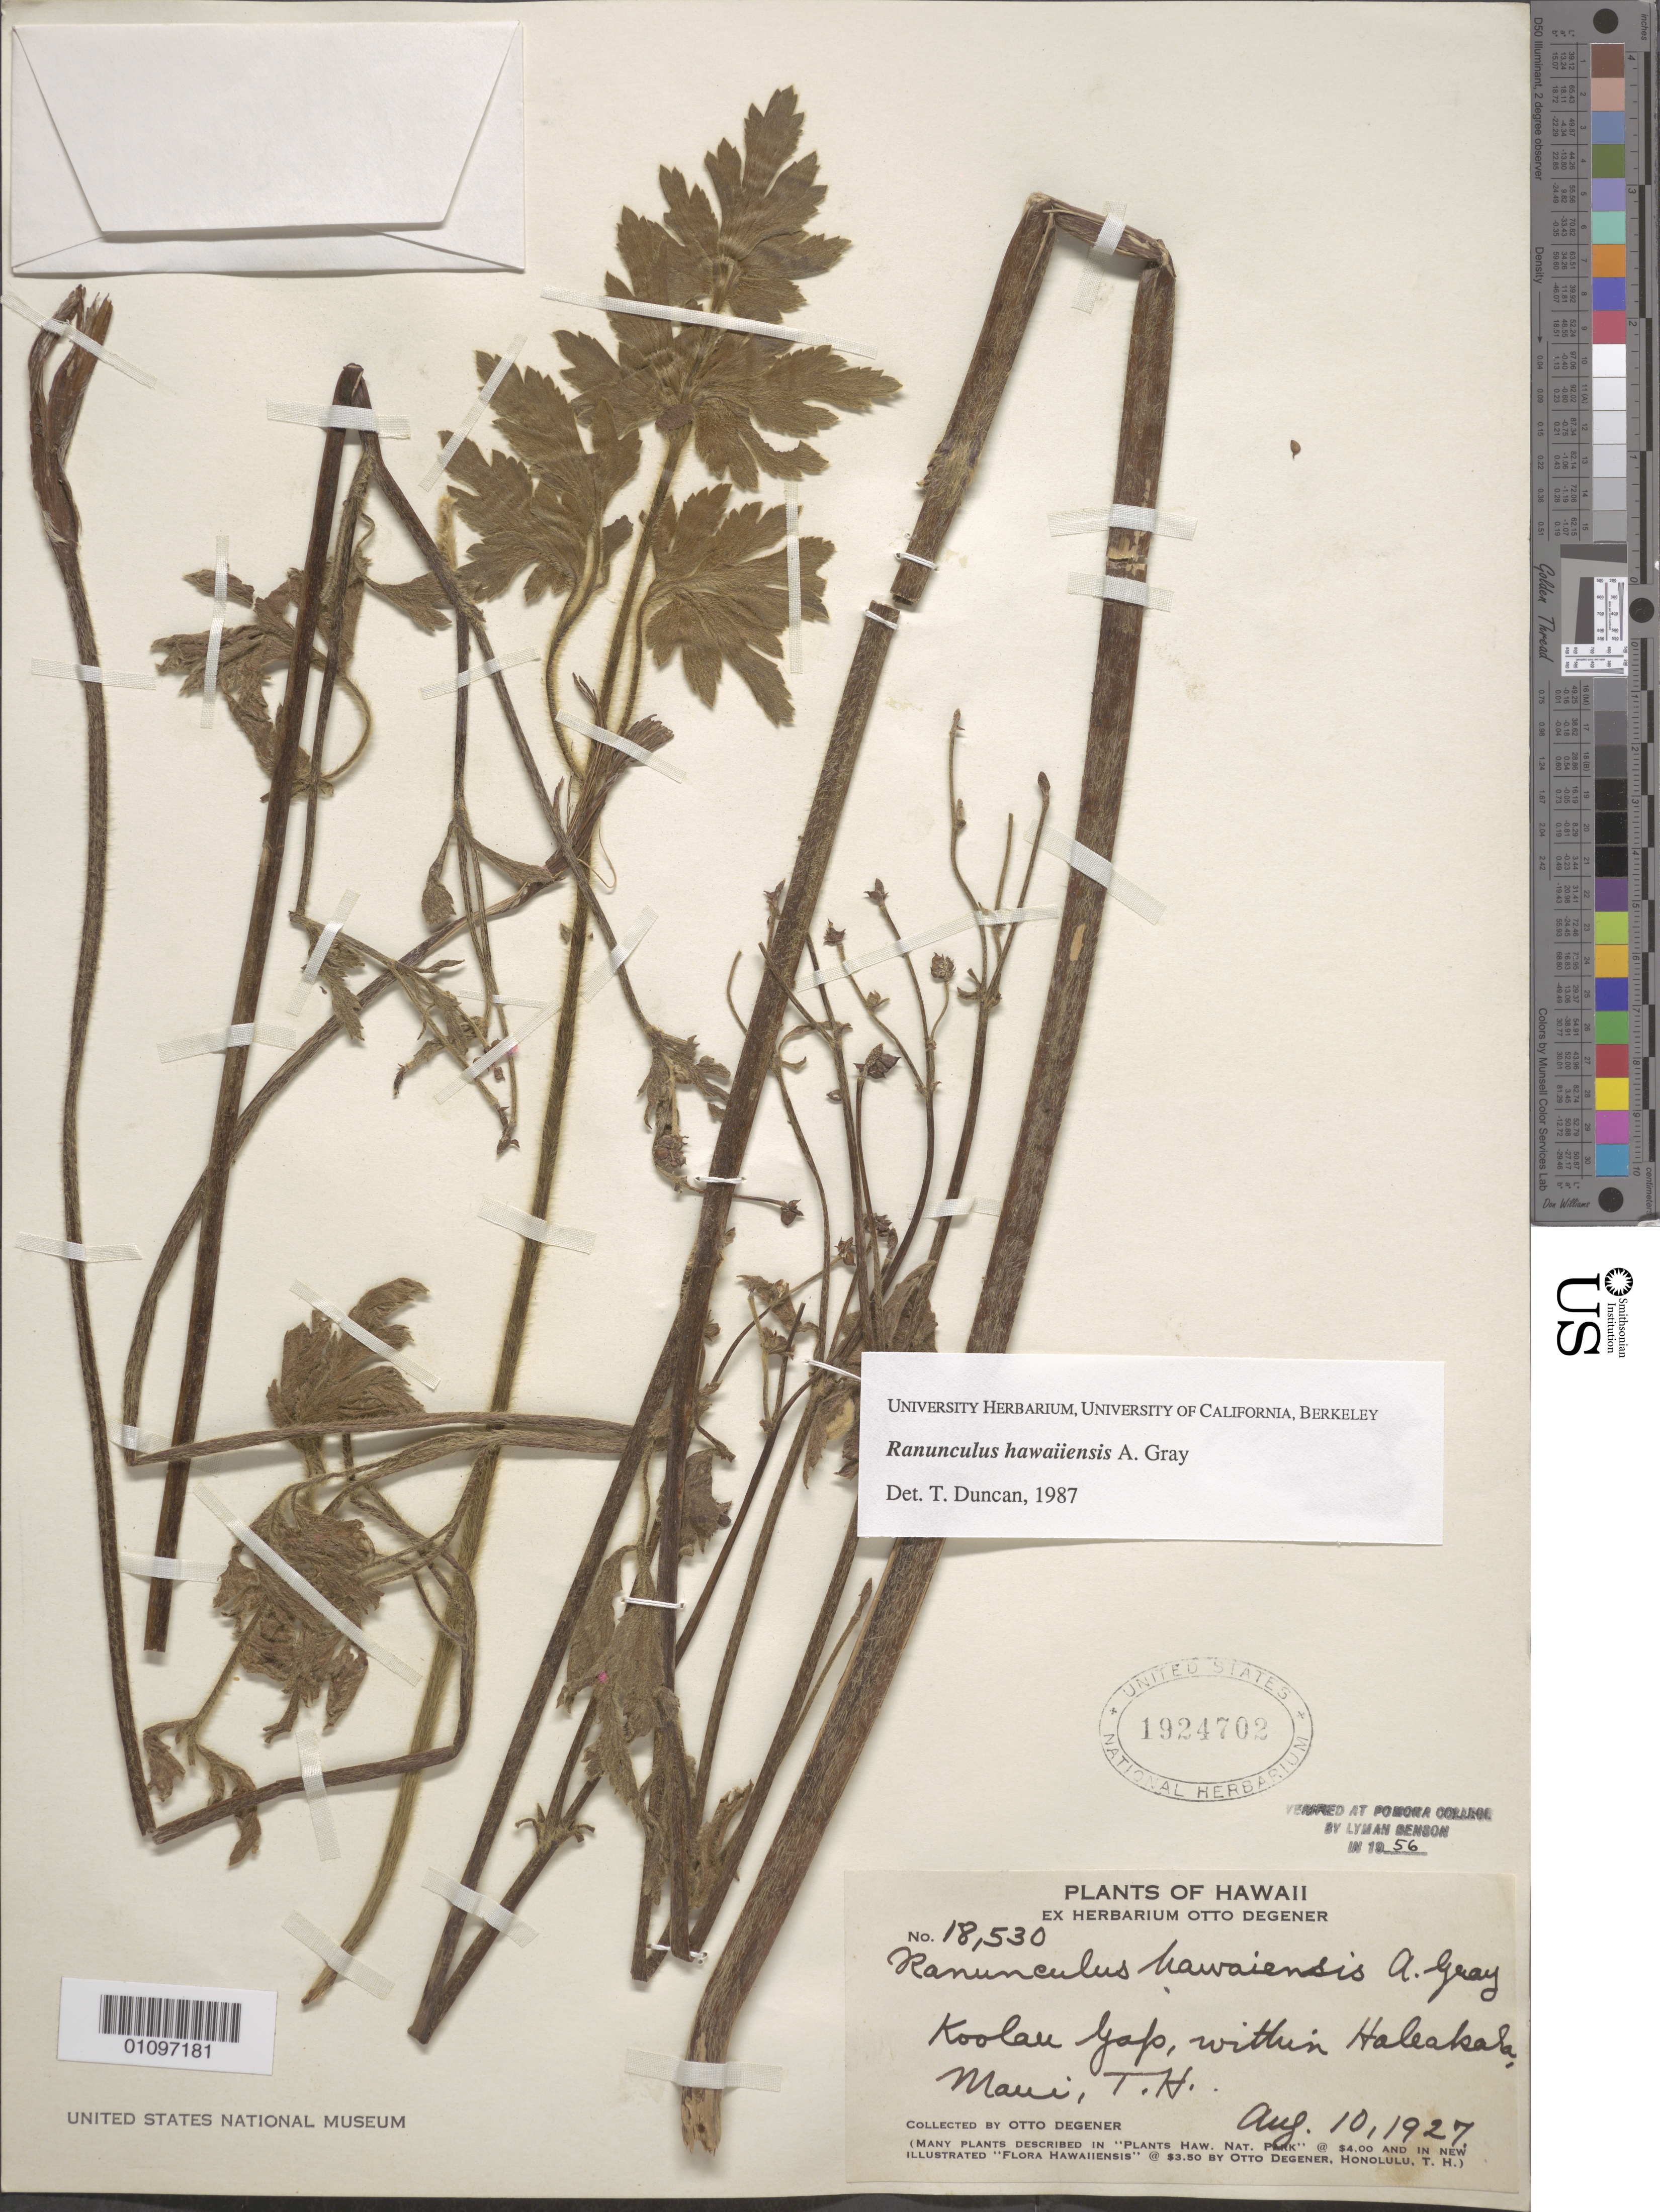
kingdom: Plantae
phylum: Tracheophyta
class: Magnoliopsida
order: Ranunculales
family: Ranunculaceae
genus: Ranunculus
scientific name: Ranunculus hawaiensis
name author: A. Gray in Wilkes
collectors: O. Degener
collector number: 18530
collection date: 1927-08-10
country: United States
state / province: Hawaii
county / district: Maui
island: Maui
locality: within Haleakala, Koolau Gap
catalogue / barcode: US 1924702